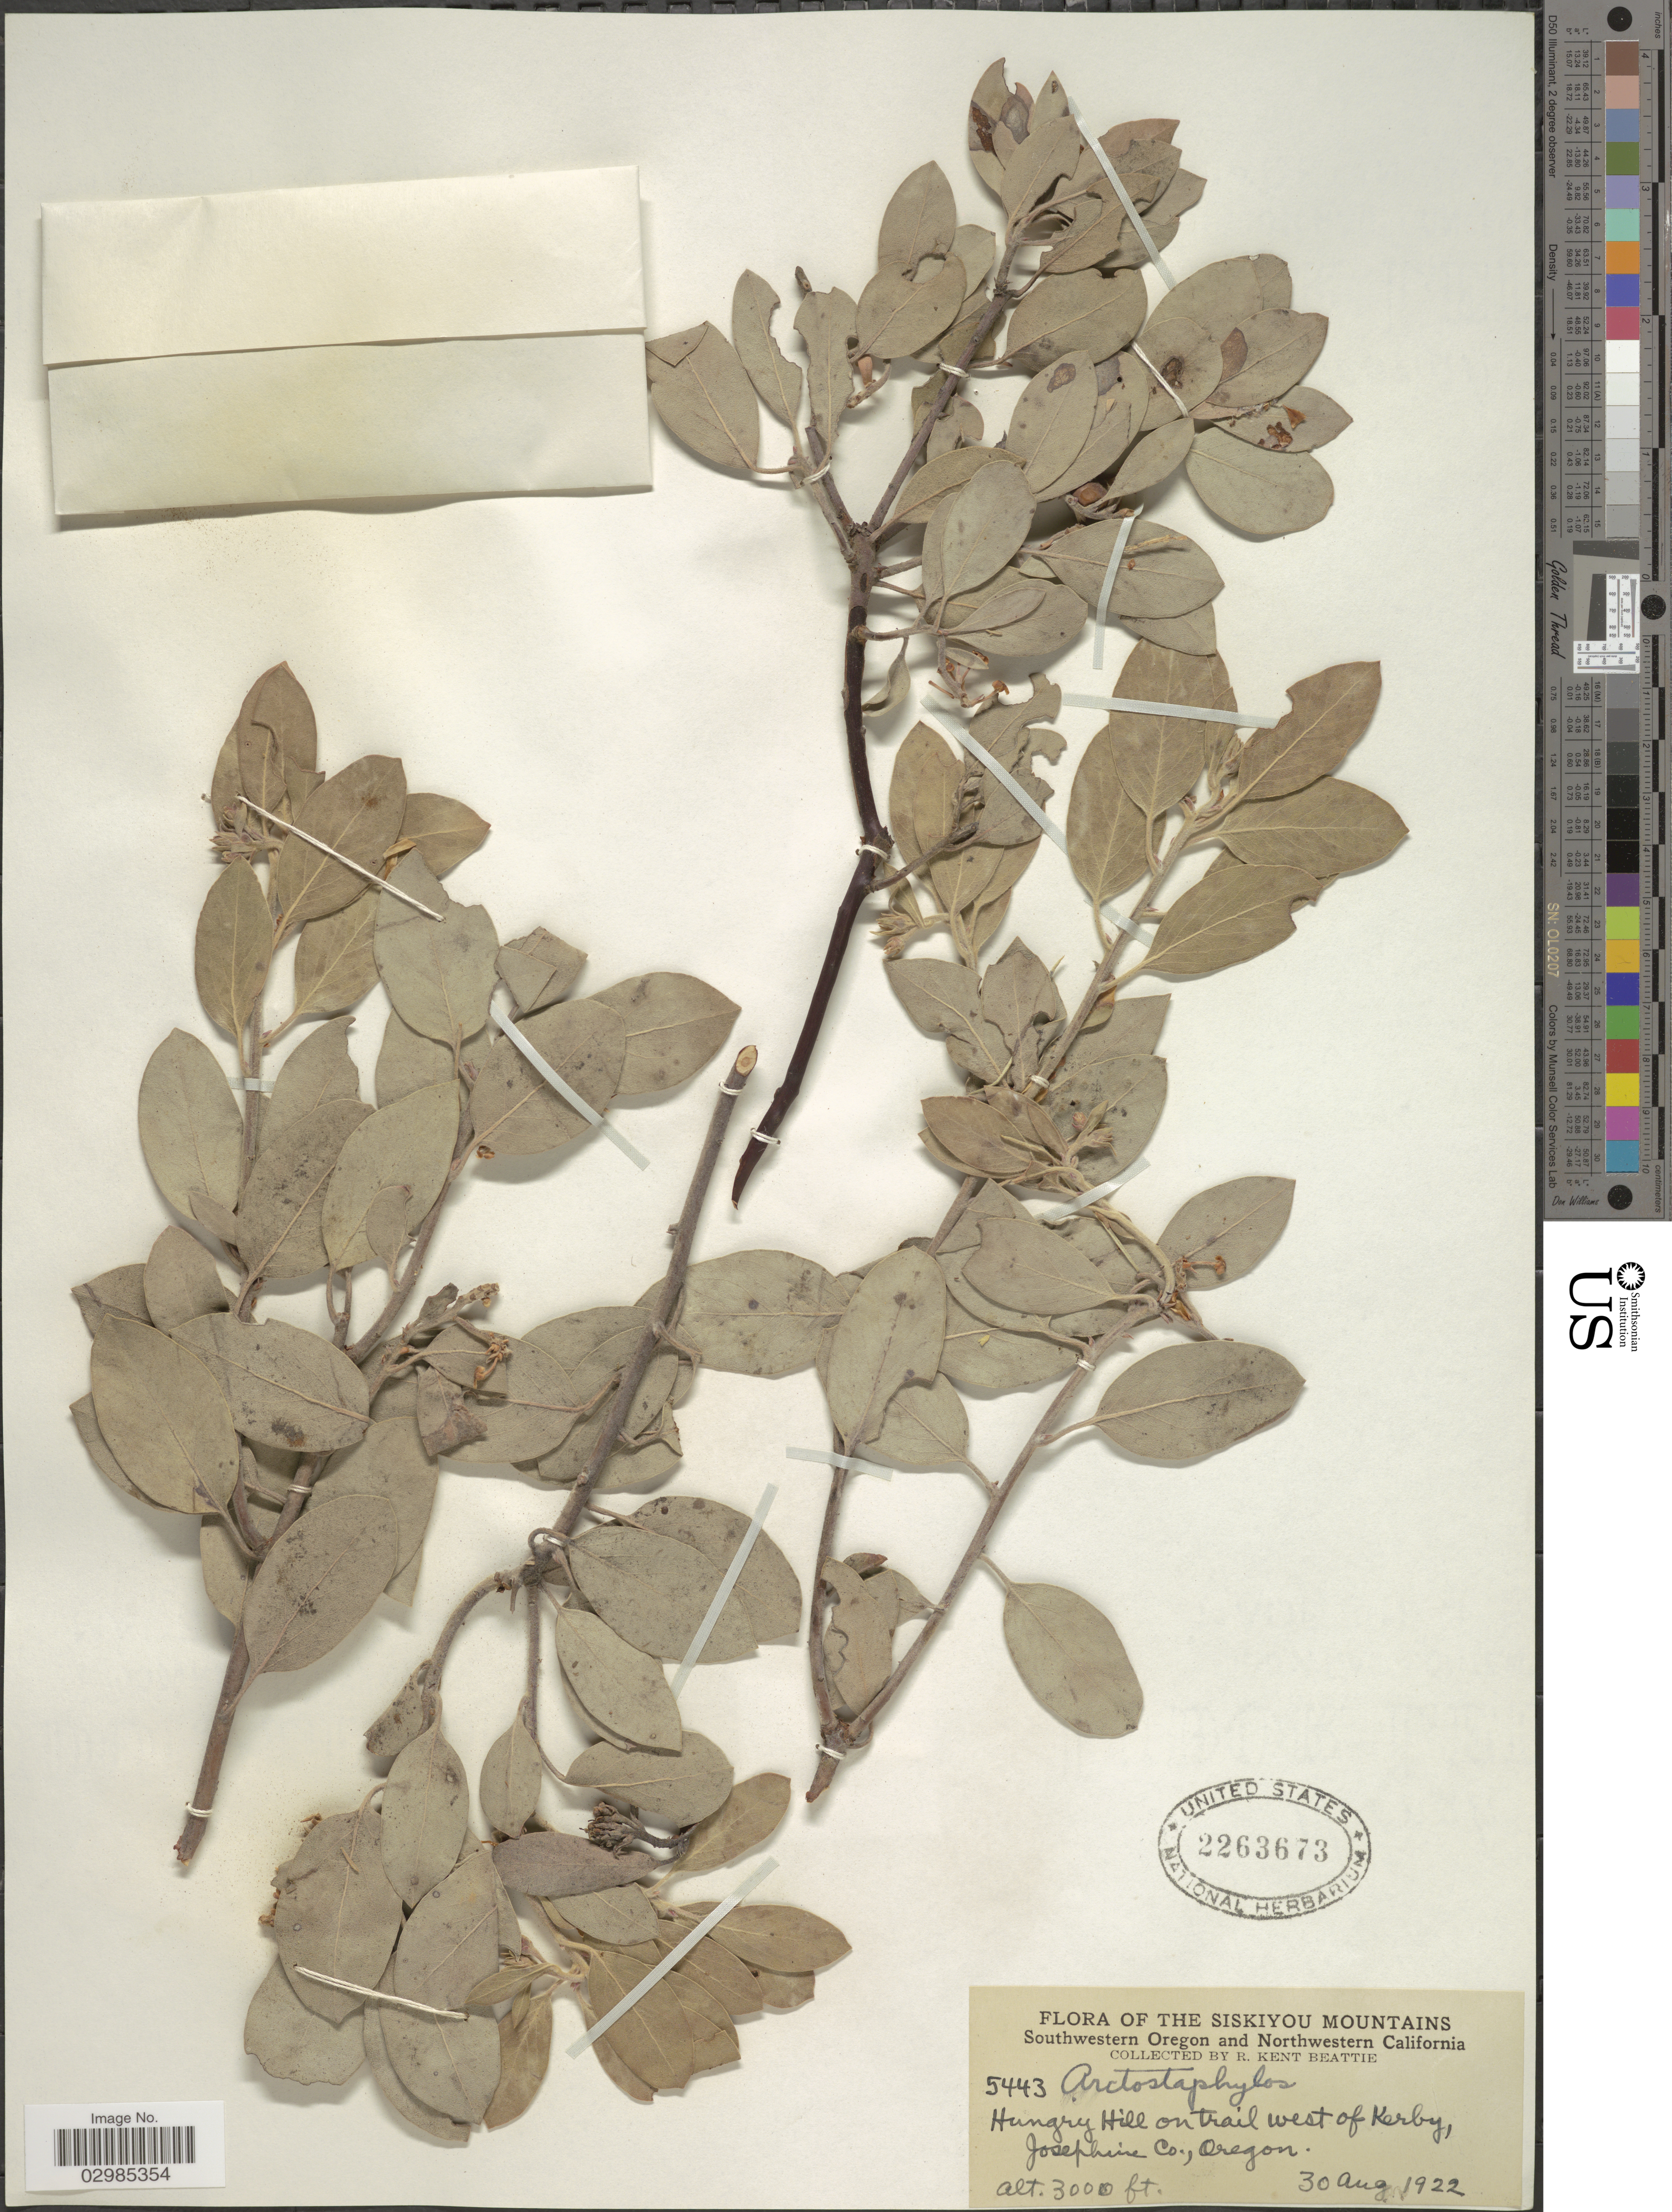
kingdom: Plantae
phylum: Tracheophyta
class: Magnoliopsida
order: Ericales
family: Ericaceae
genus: Arctostaphylos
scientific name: Arctostaphylos cratericola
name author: (Donn. Sm.) Donn. Sm.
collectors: R. K. Beattie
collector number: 5443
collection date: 1922-08-30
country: United States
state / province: Oregon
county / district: Josephine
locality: Siskiyou Mountains. Southwestern Oregon. Hungry Hill on trail west of Kerby, Josephine Co.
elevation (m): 914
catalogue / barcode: US 2263673